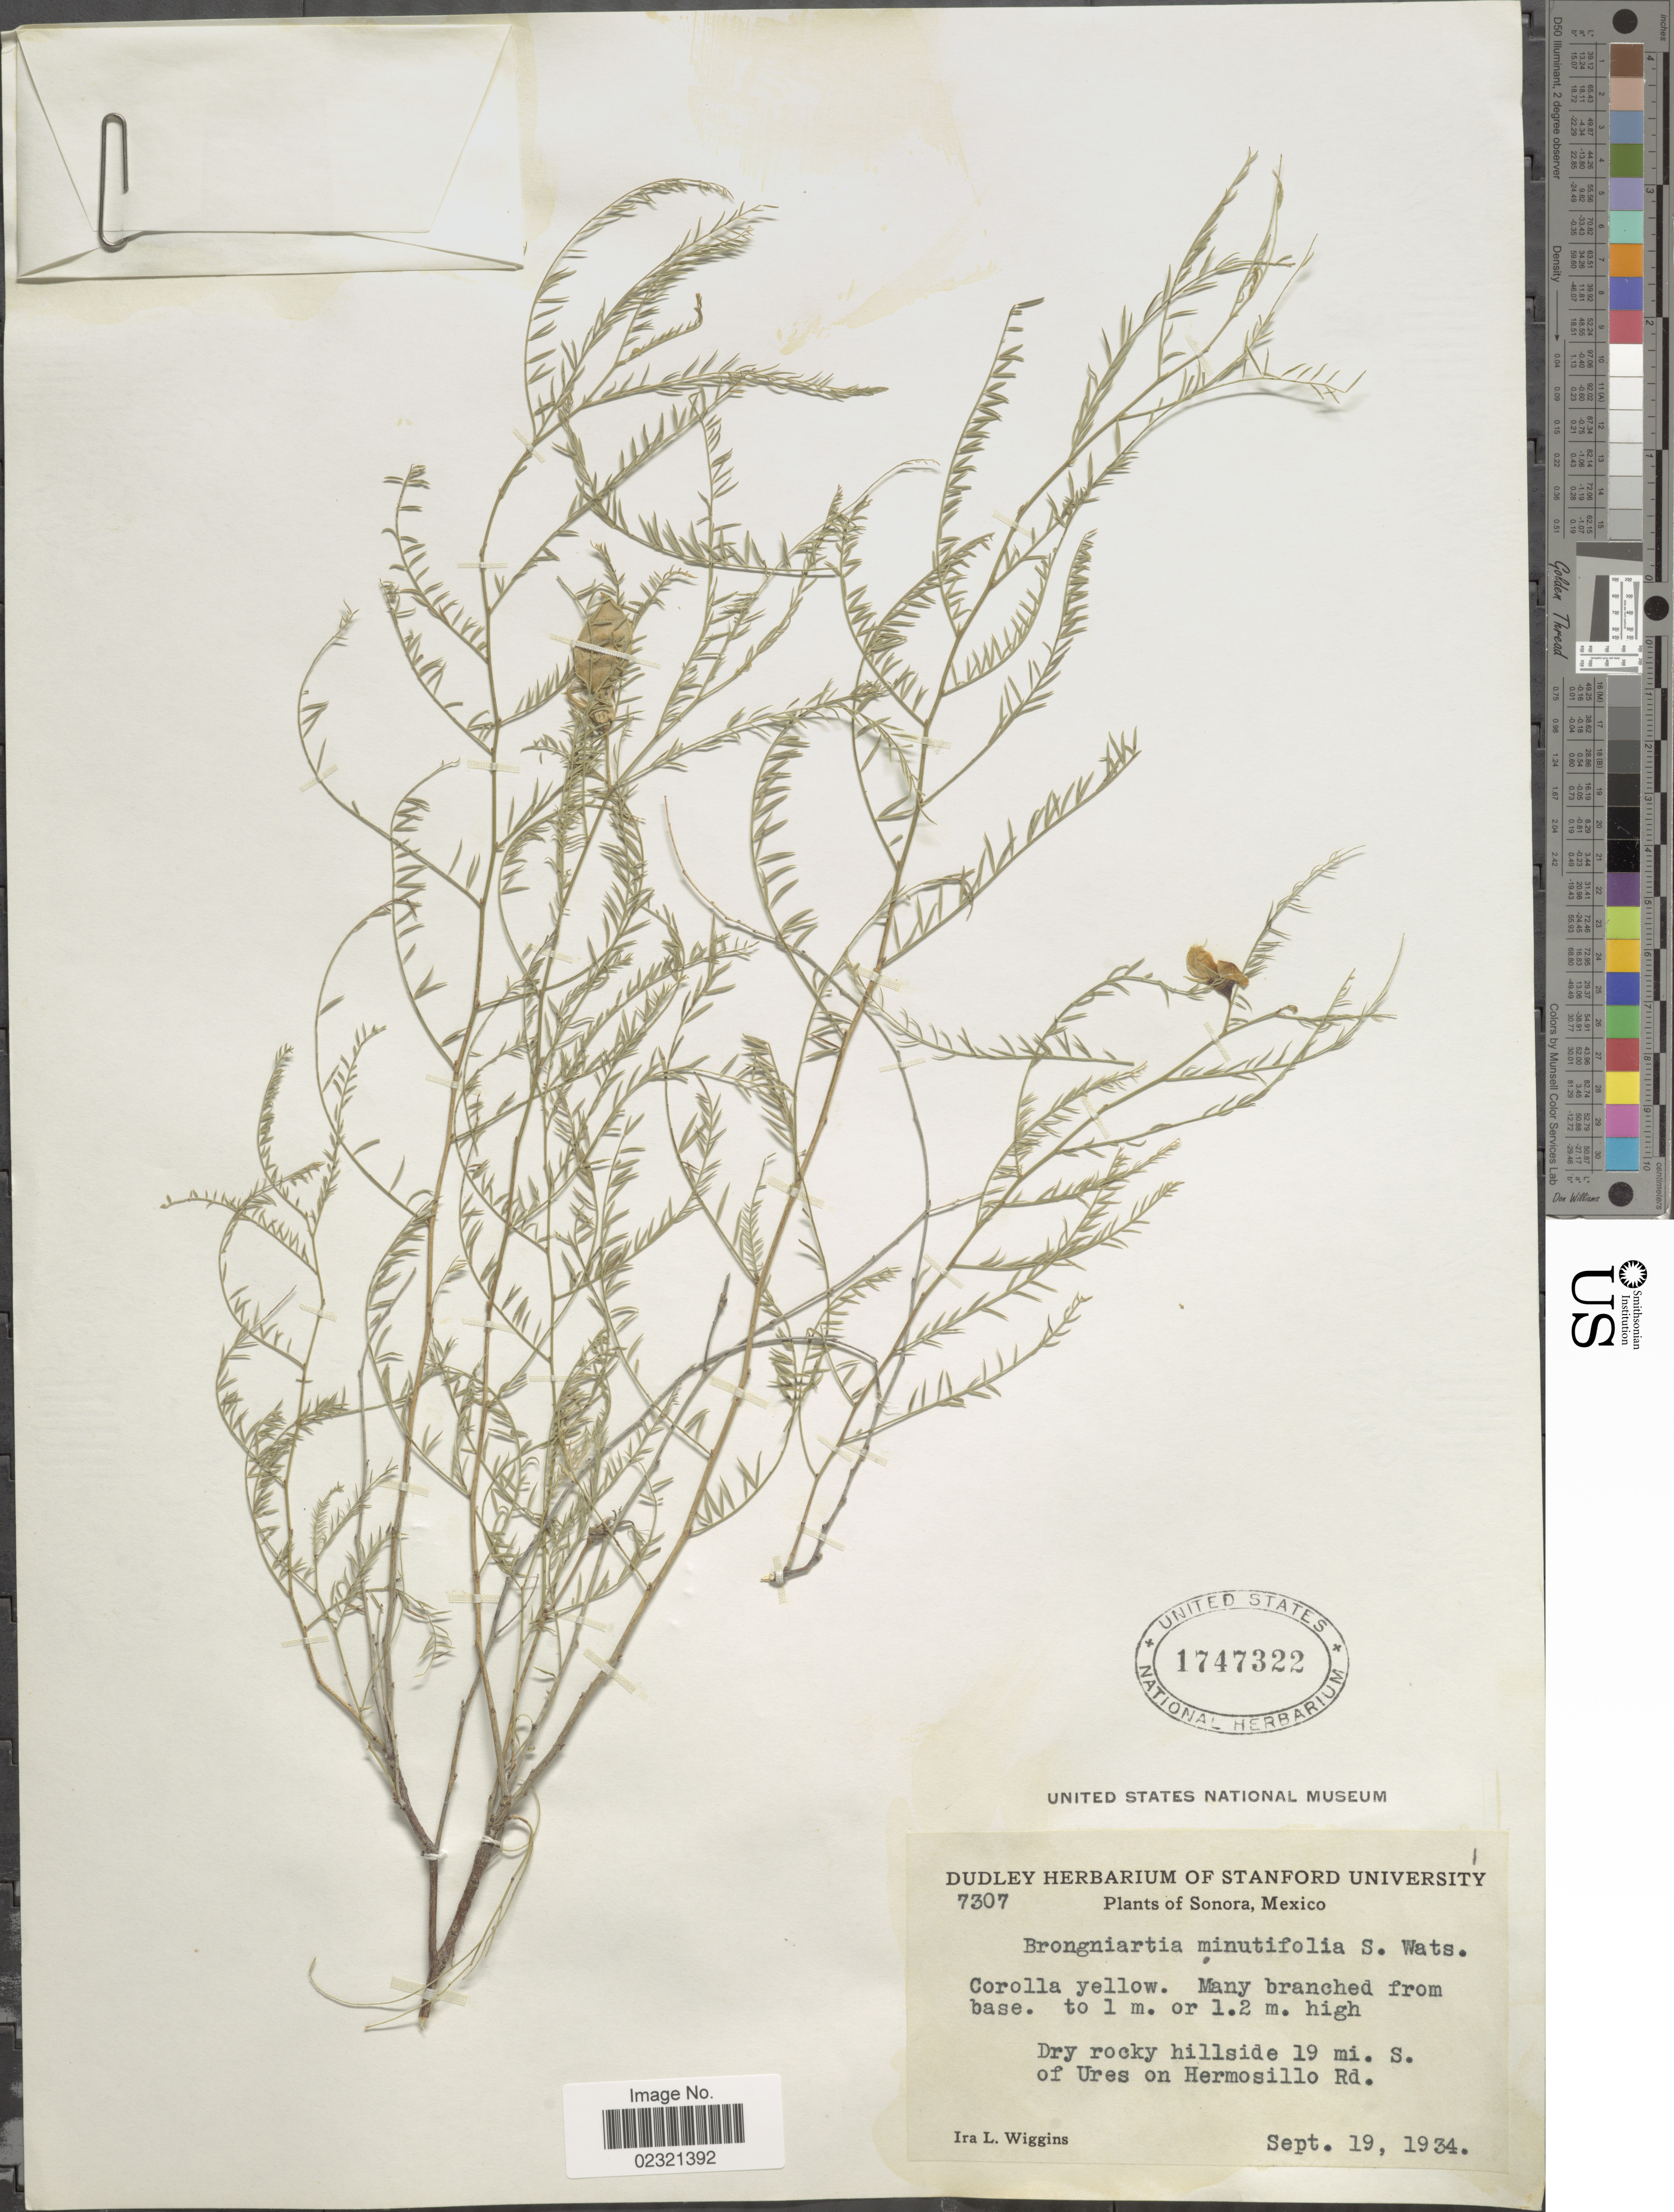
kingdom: Plantae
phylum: Tracheophyta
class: Magnoliopsida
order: Fabales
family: Fabaceae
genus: Brongniartia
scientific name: Brongniartia minutifolia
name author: S. Watson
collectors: I. L. Wiggins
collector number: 7307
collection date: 1934-09-19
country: Mexico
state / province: Sonora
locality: Dry rocky hillside 19 mi. s. of Ures on Hermosillo Rd.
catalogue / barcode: US 1747322